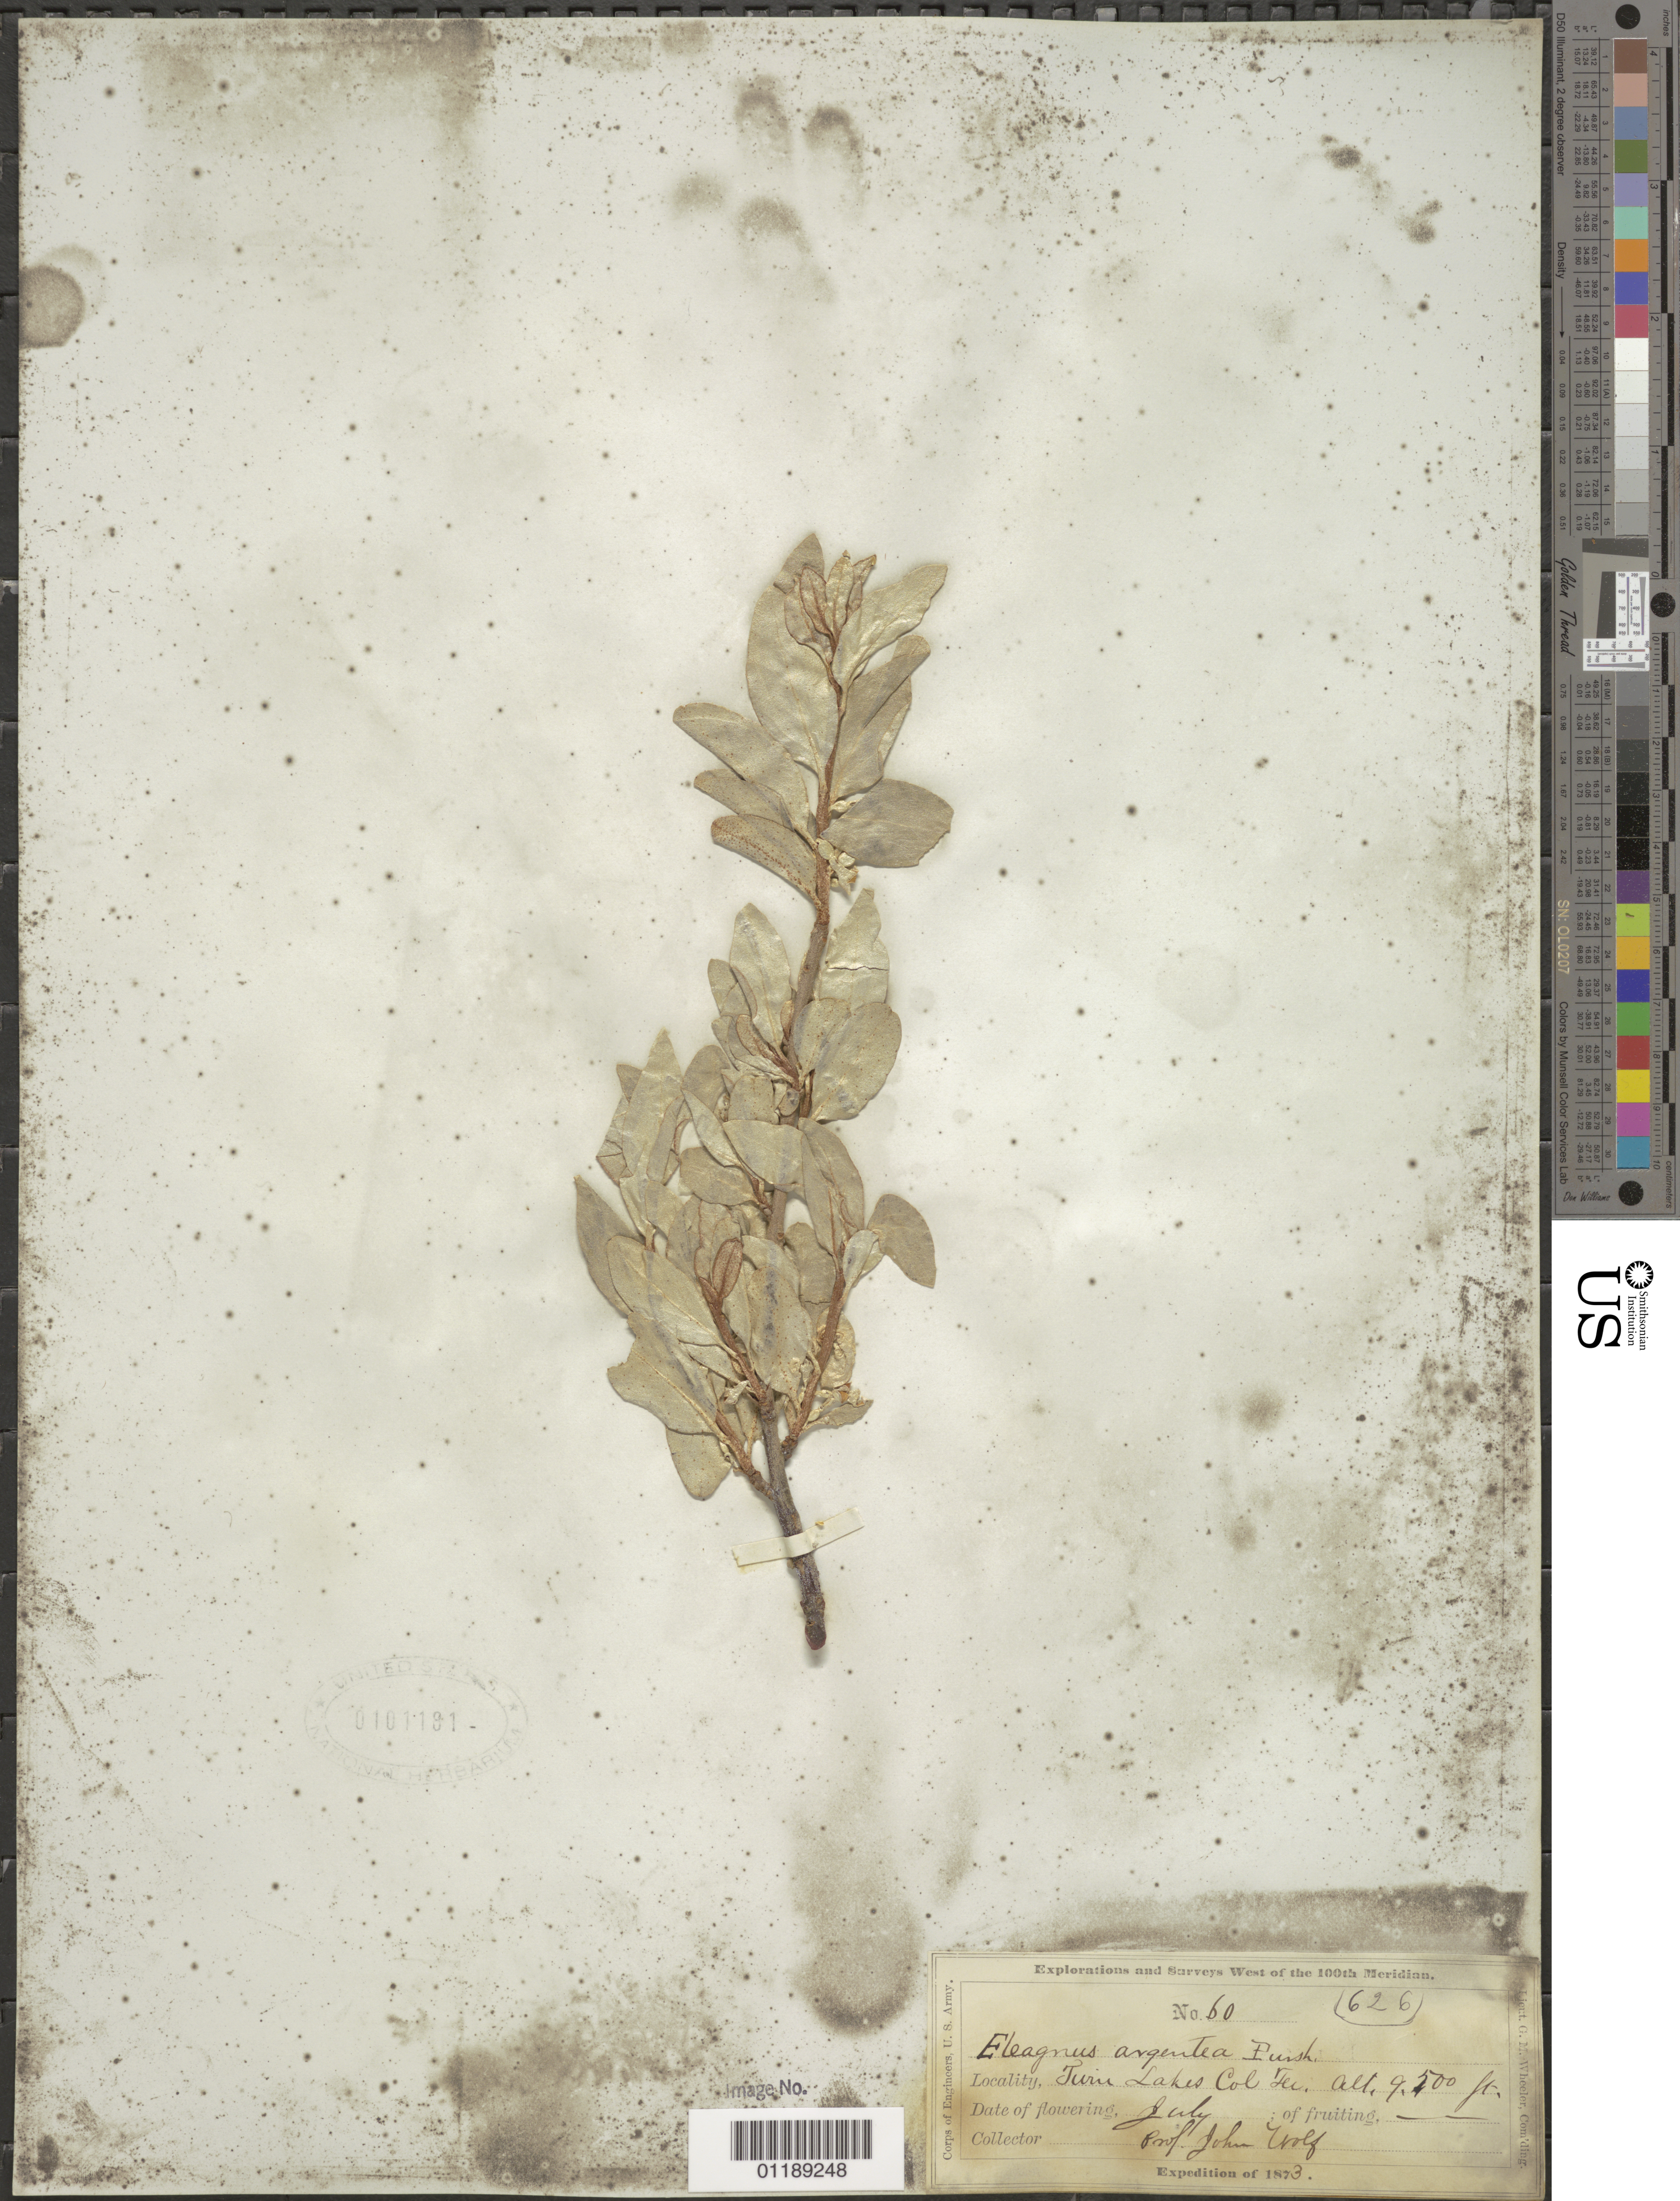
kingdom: Plantae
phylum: Tracheophyta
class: Magnoliopsida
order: Rosales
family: Elaeagnaceae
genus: Elaeagnus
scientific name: Elaeagnus commutata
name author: Bernh. ex Rydb.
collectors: J. Wolf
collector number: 60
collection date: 1873-07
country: United States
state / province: Colorado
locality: Twin Lakes, Colorado Territory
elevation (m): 2896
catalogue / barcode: US 101181